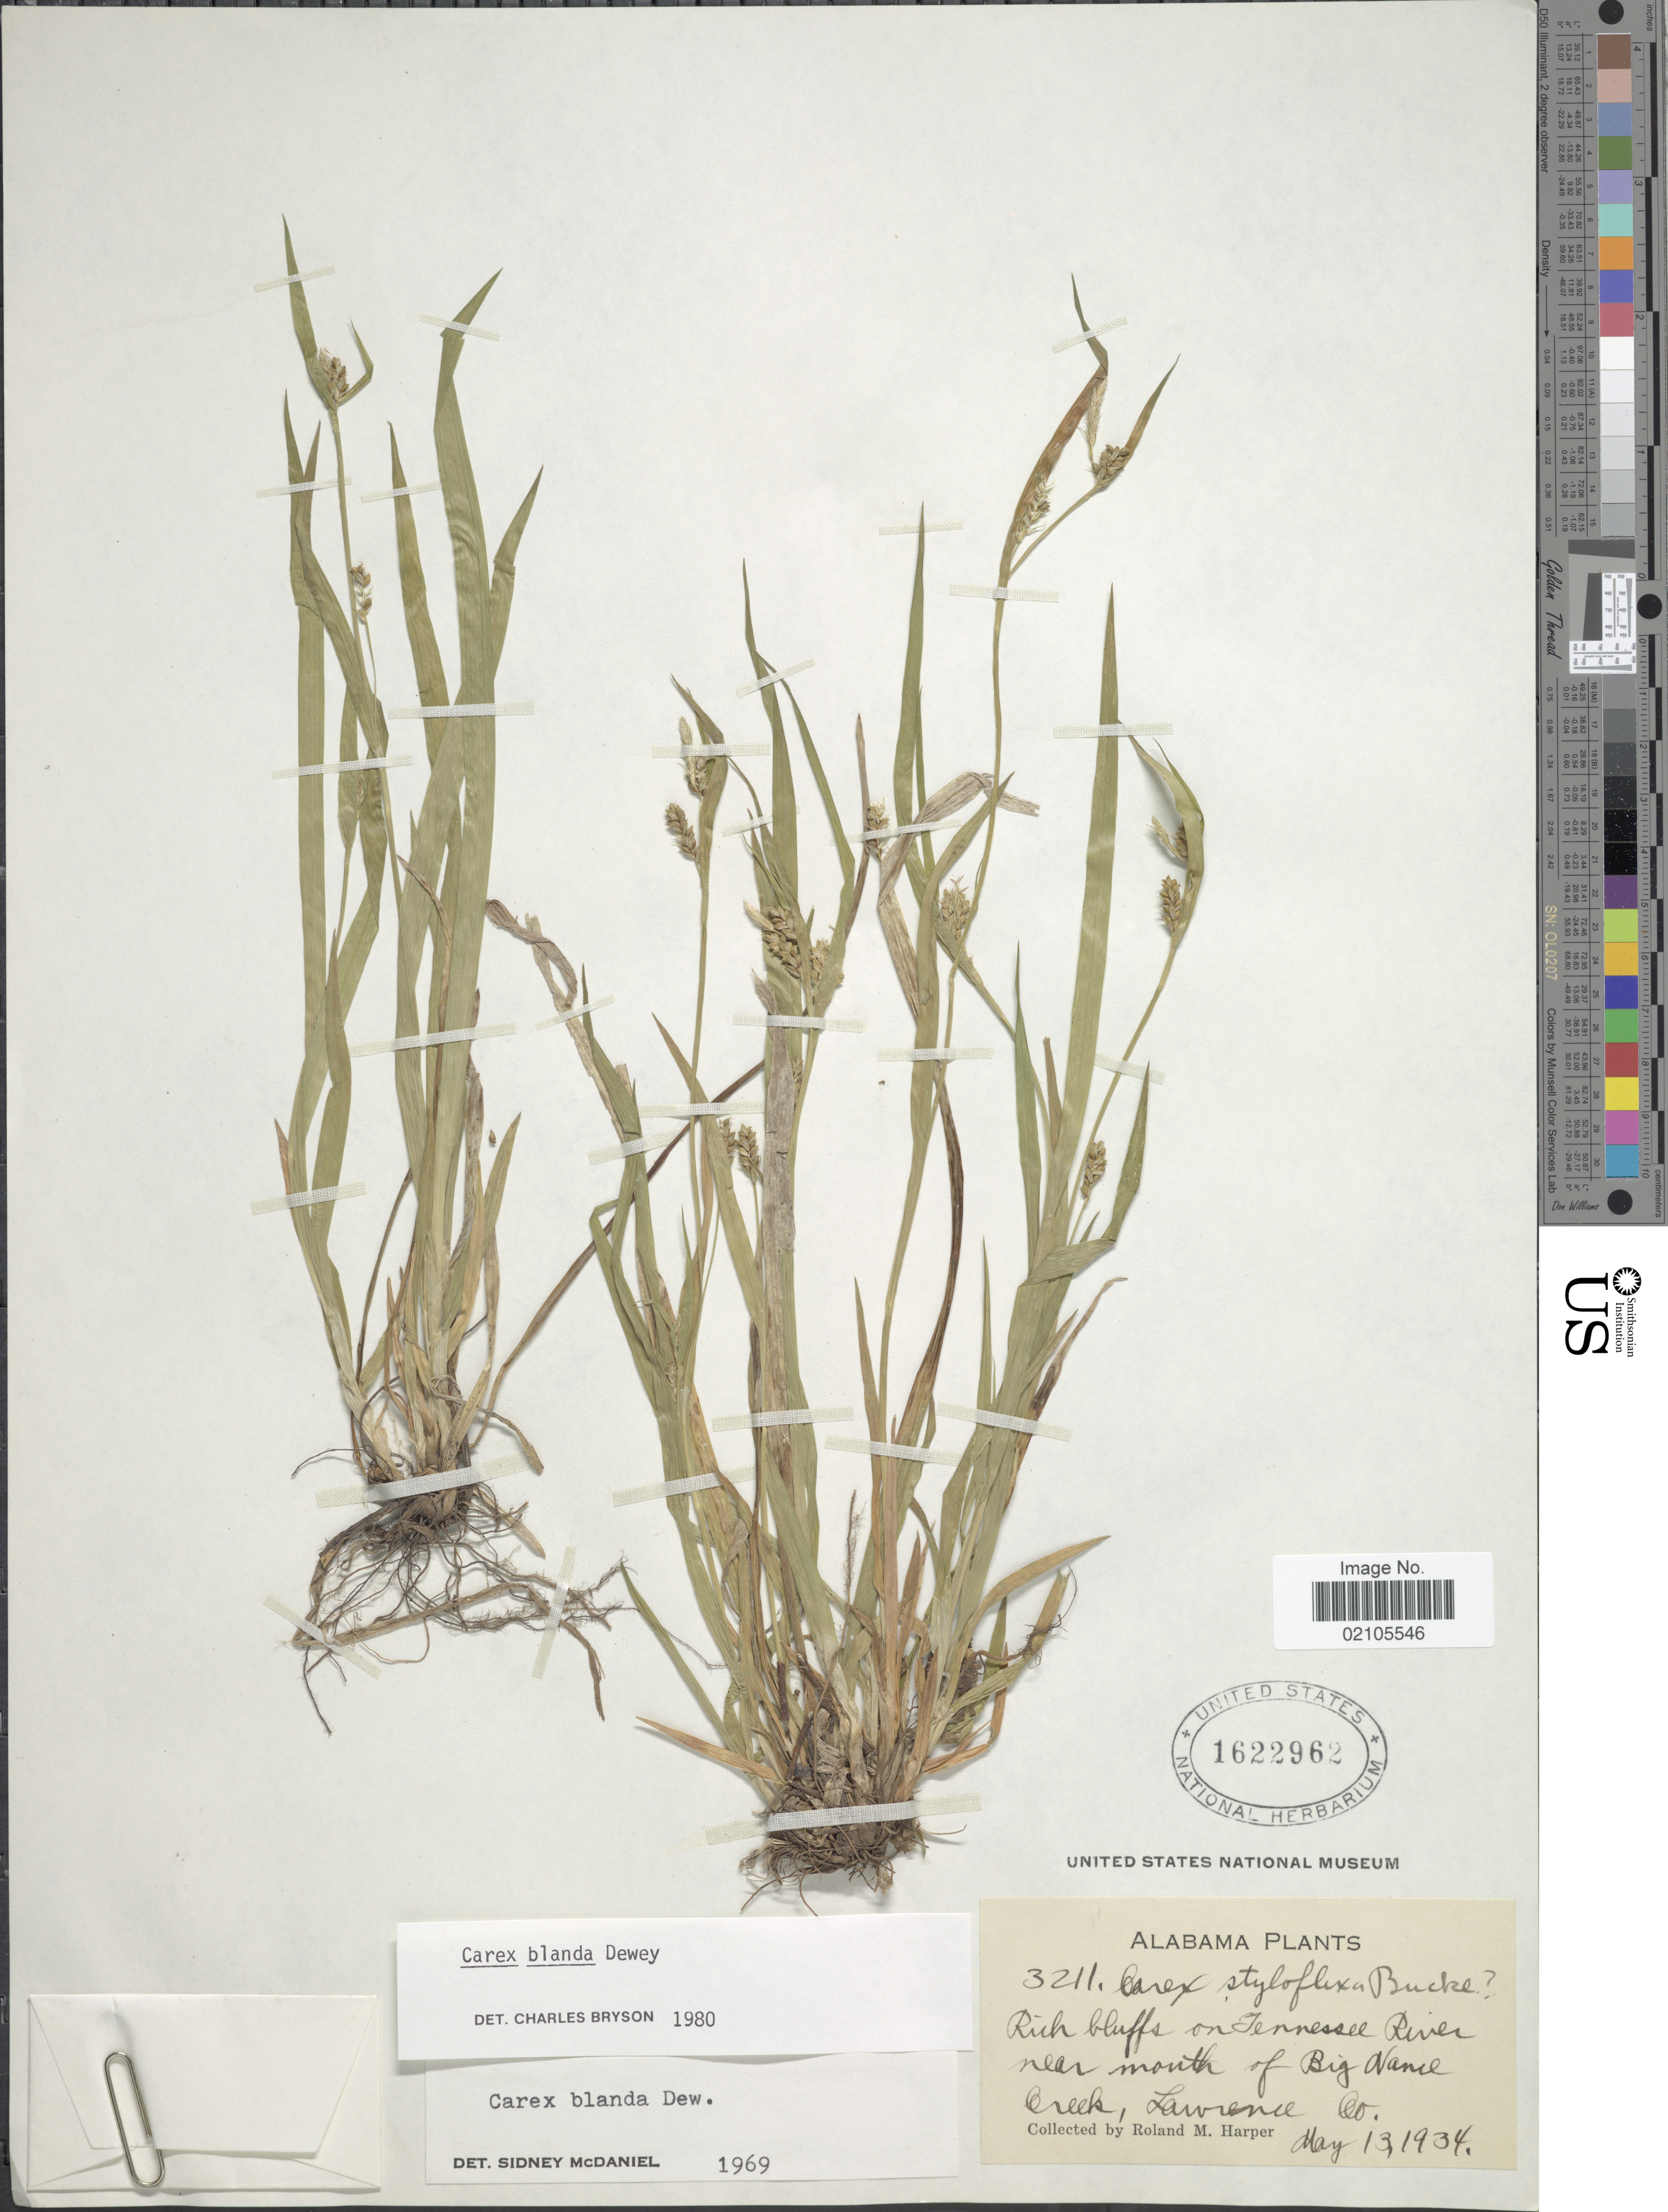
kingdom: Plantae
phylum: Tracheophyta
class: Liliopsida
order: Poales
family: Cyperaceae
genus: Carex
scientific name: Carex blanda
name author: Dewey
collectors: R. M. Harper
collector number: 3211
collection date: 1934-05-13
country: United States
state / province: Alabama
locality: Rich bluffs on Tennessee River near mouth of Big Nance Creek, Lawrence Co.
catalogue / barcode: US 1622962